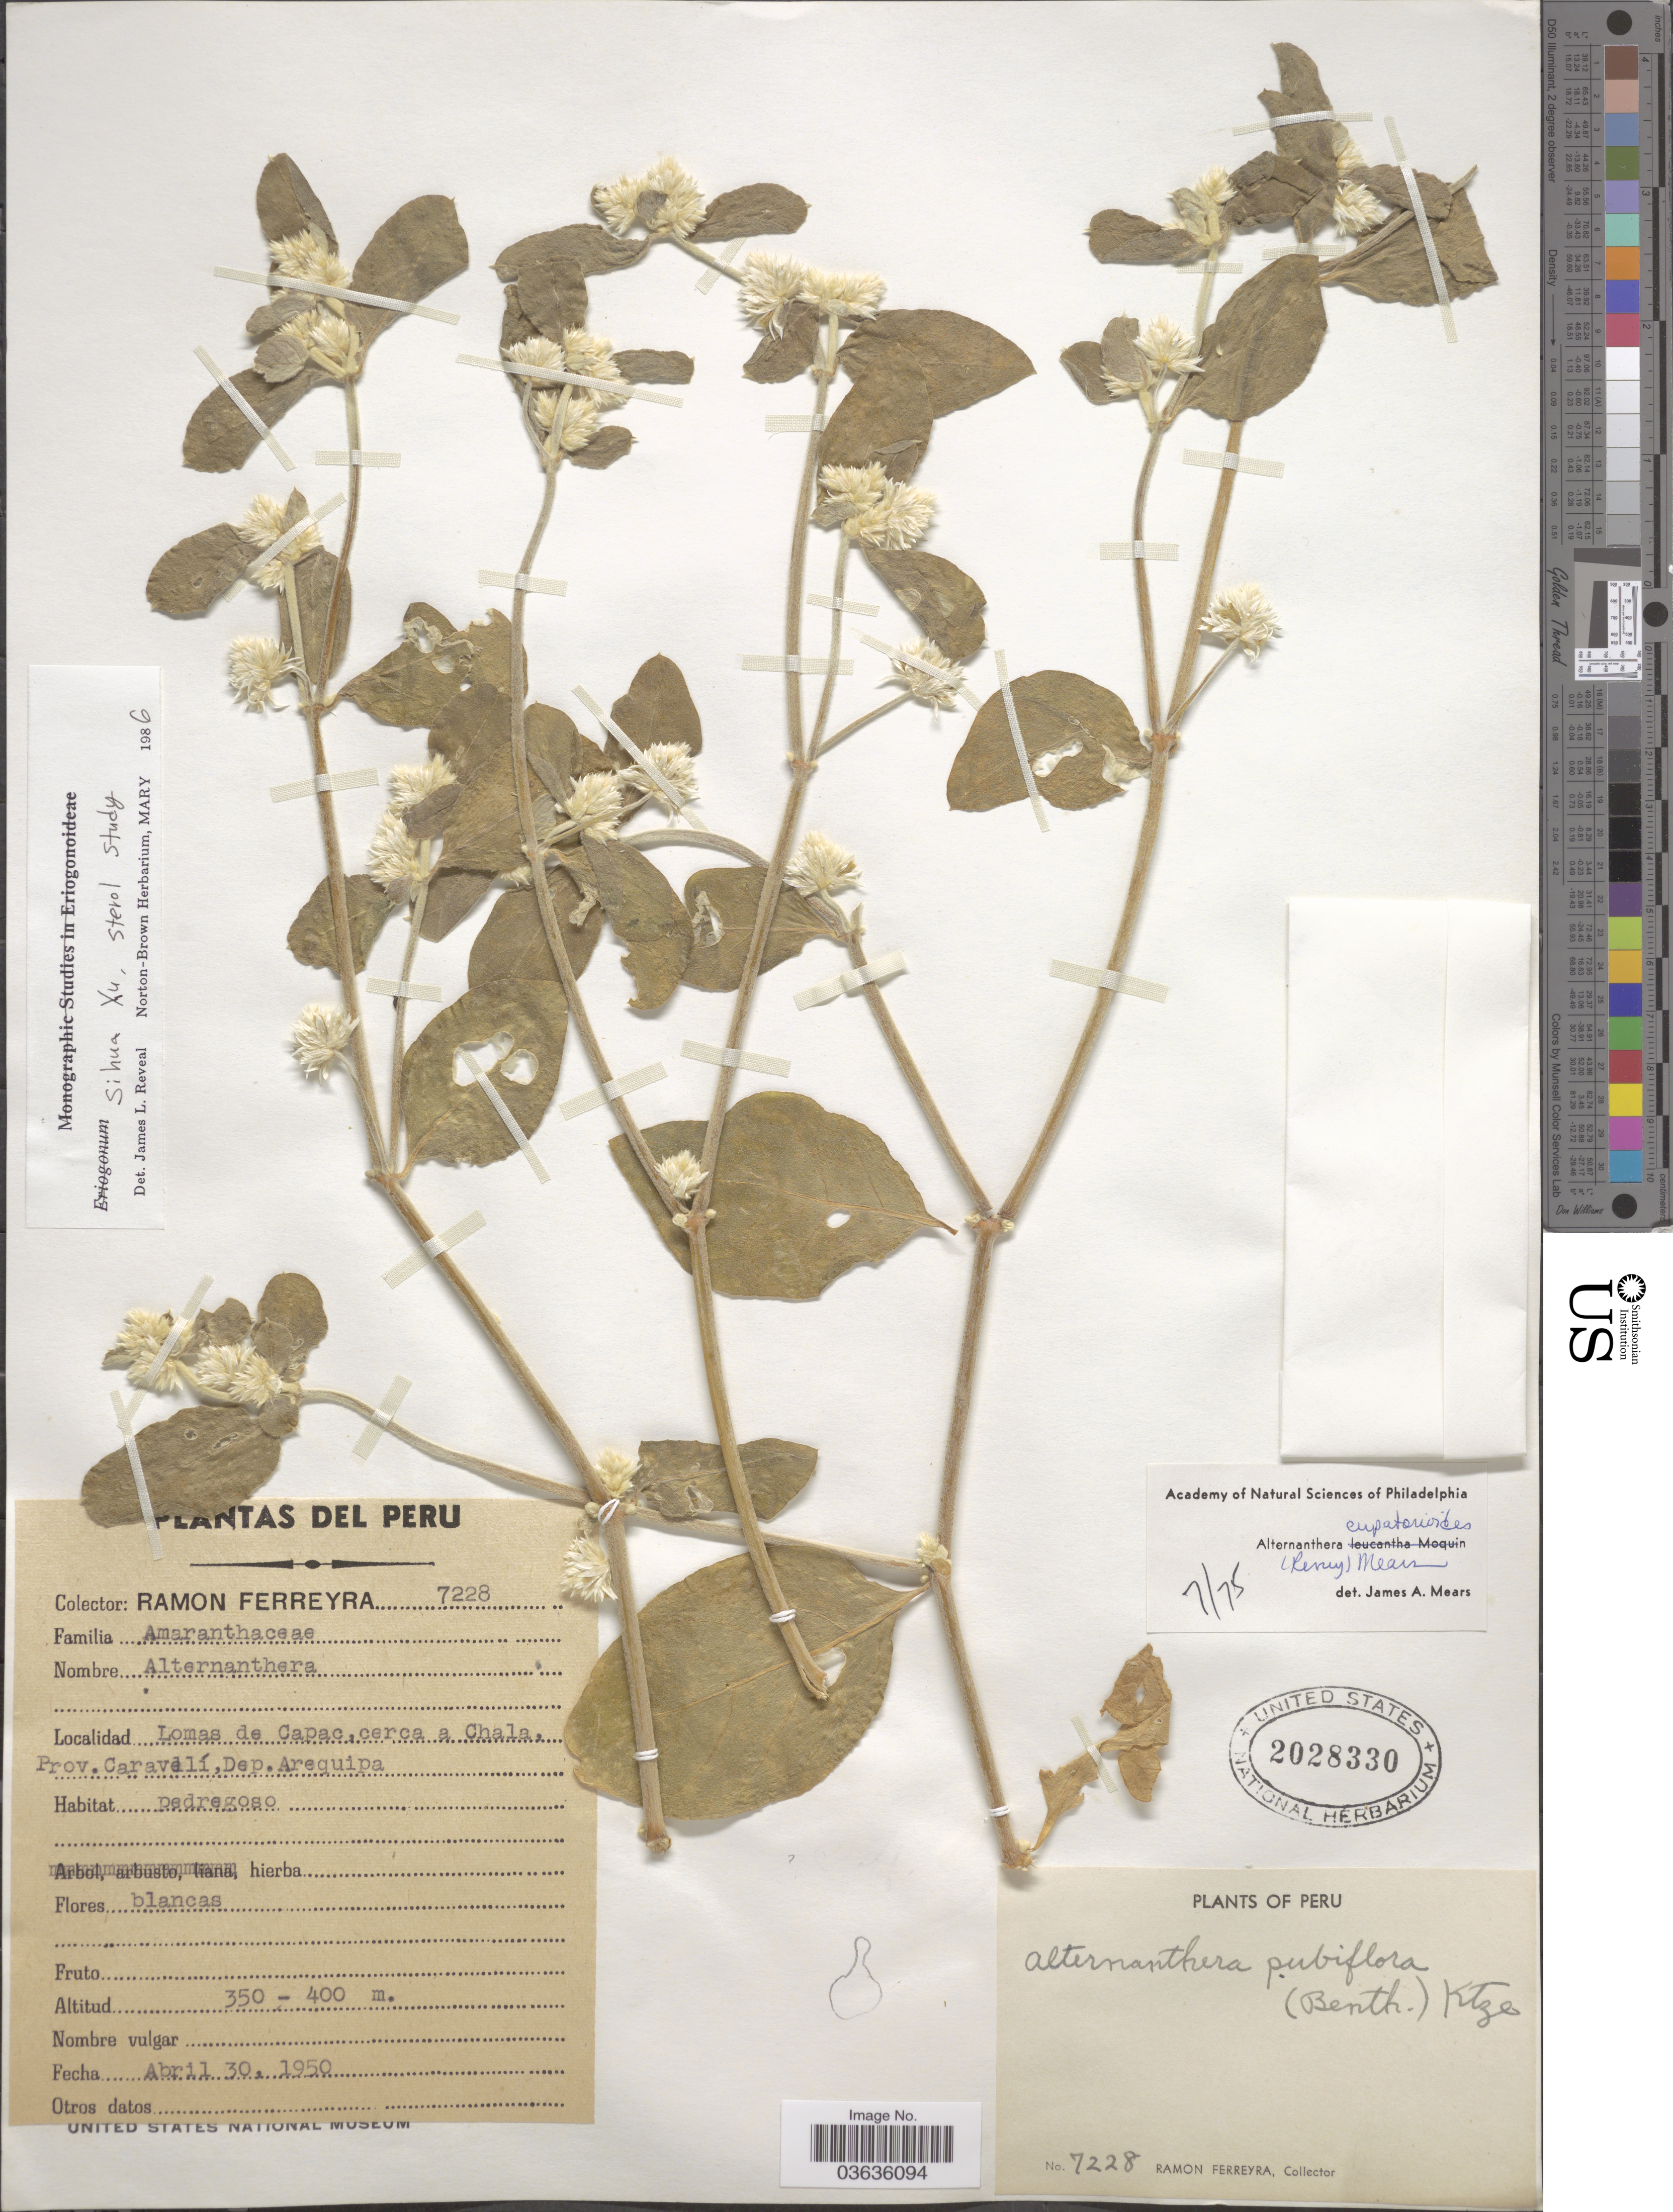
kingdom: Plantae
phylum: Tracheophyta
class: Magnoliopsida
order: Caryophyllales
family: Amaranthaceae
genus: Alternanthera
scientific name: Alternanthera eupatorioides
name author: Remy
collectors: R. A. Ferreyra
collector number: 7228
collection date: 1950-04-30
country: Peru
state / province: Arequipa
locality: Lomas de Capac, cerca a Chala, Prov. Caravelí, Dep. Arequipa.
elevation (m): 350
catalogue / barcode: US 2028330